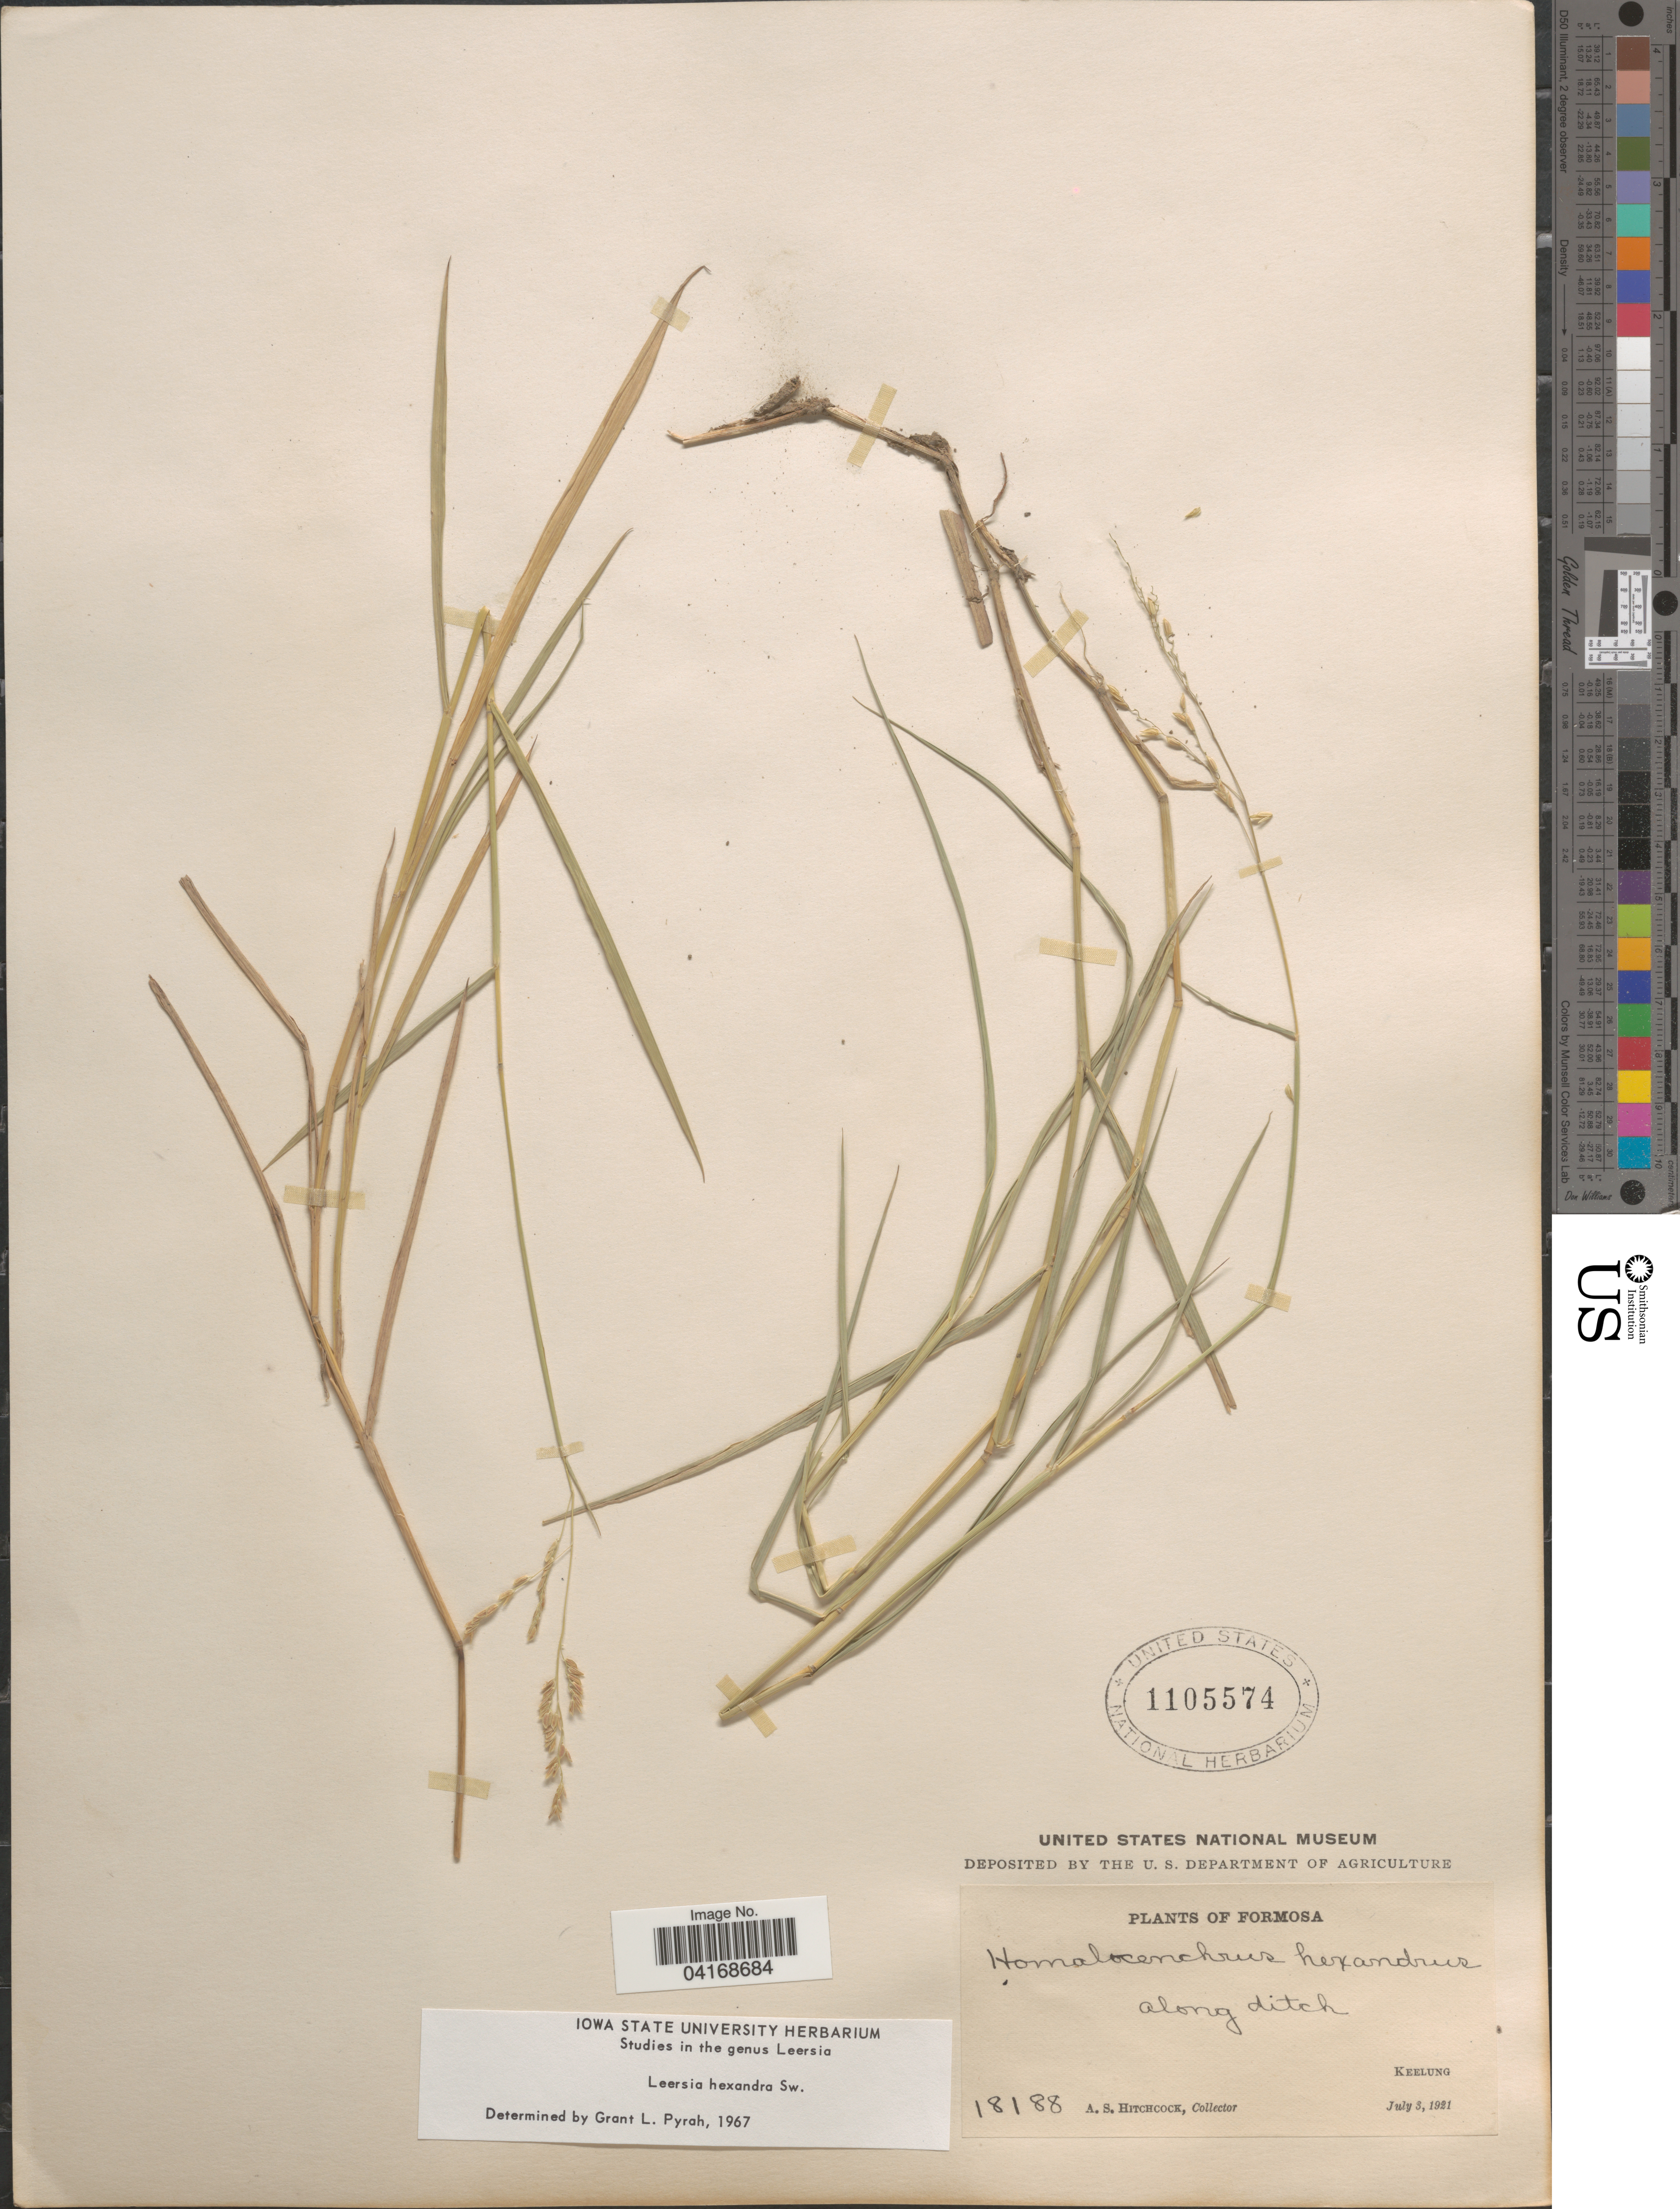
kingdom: Plantae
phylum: Tracheophyta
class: Liliopsida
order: Poales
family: Poaceae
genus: Leersia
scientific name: Leersia hexandra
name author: Sw.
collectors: A. S. Hitchcock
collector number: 18188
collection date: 1921-07-03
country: Taiwan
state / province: Keelung City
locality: Formosa. Along ditch. Keelung.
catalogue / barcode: US 1105574